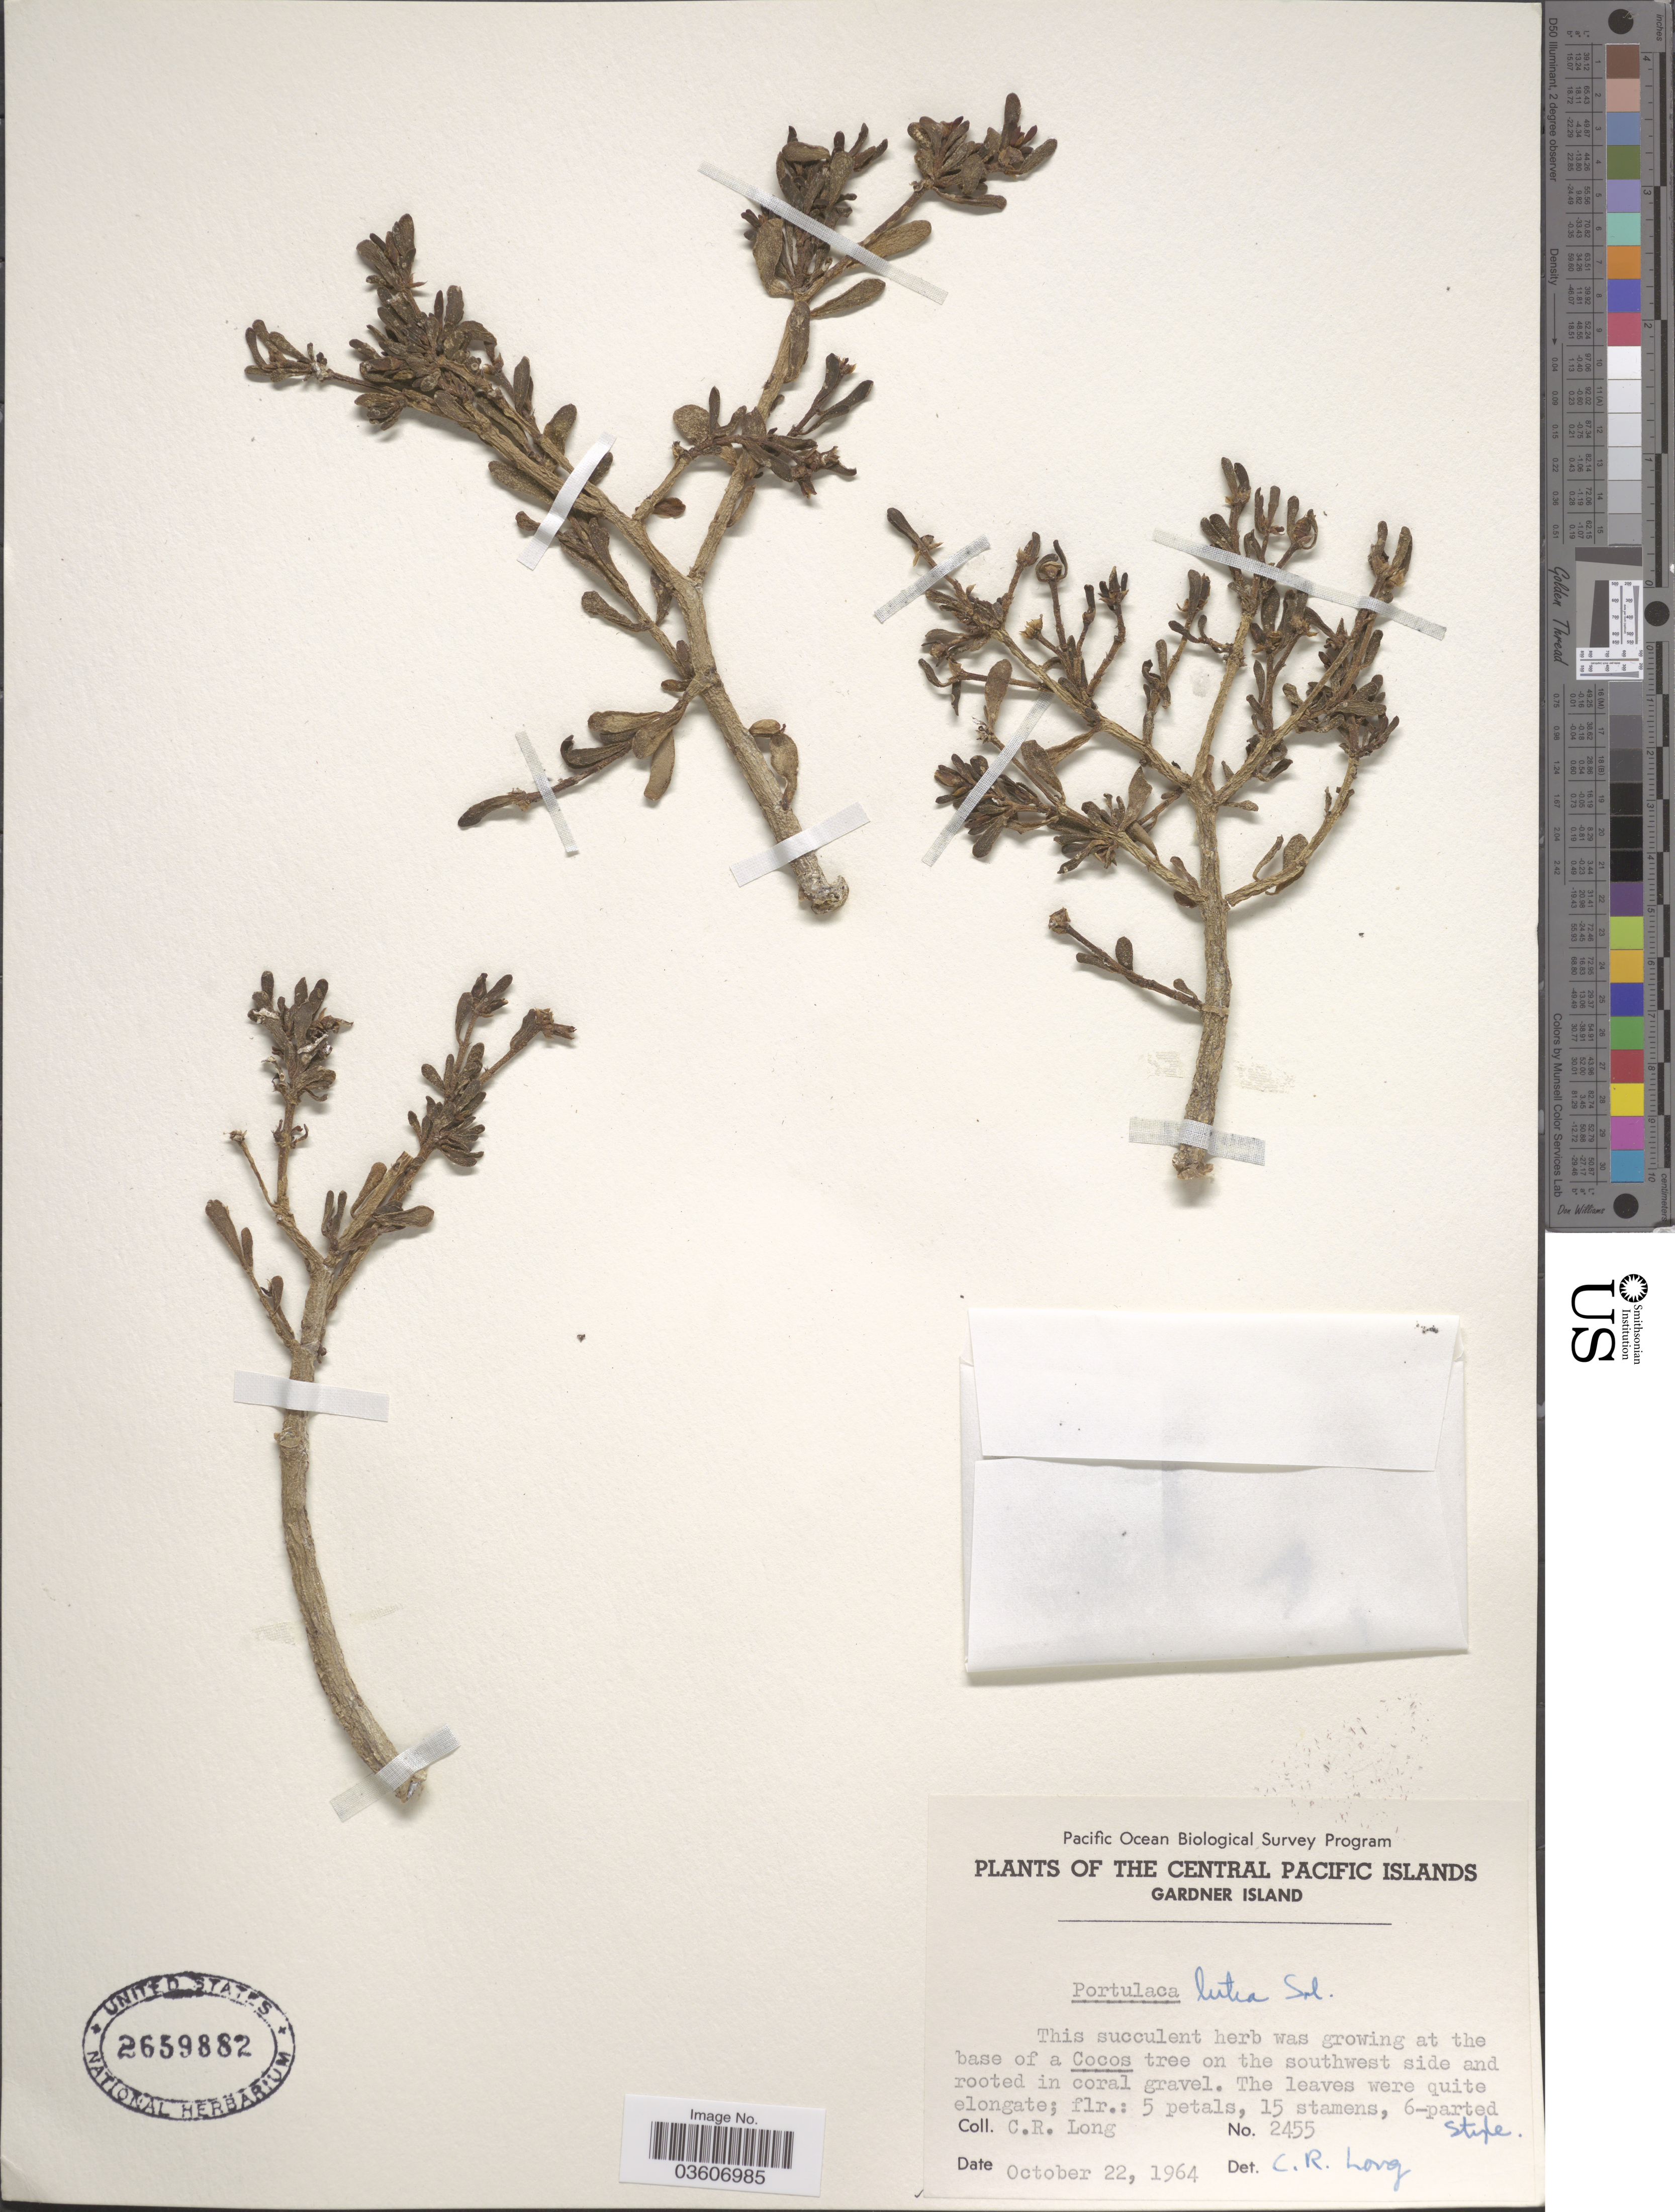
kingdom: Plantae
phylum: Tracheophyta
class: Magnoliopsida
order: Caryophyllales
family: Portulacaceae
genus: Portulaca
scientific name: Portulaca lutea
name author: Sol. ex G. Forst.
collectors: C. R. Long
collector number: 2455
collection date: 1964-10-22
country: Kiribati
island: Nikumaroro [Gardner] Atoll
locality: The Central Pacific Islands. Gardner Island. Growing at the base of a Cocos tree on the southwest side.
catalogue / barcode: US 2659882